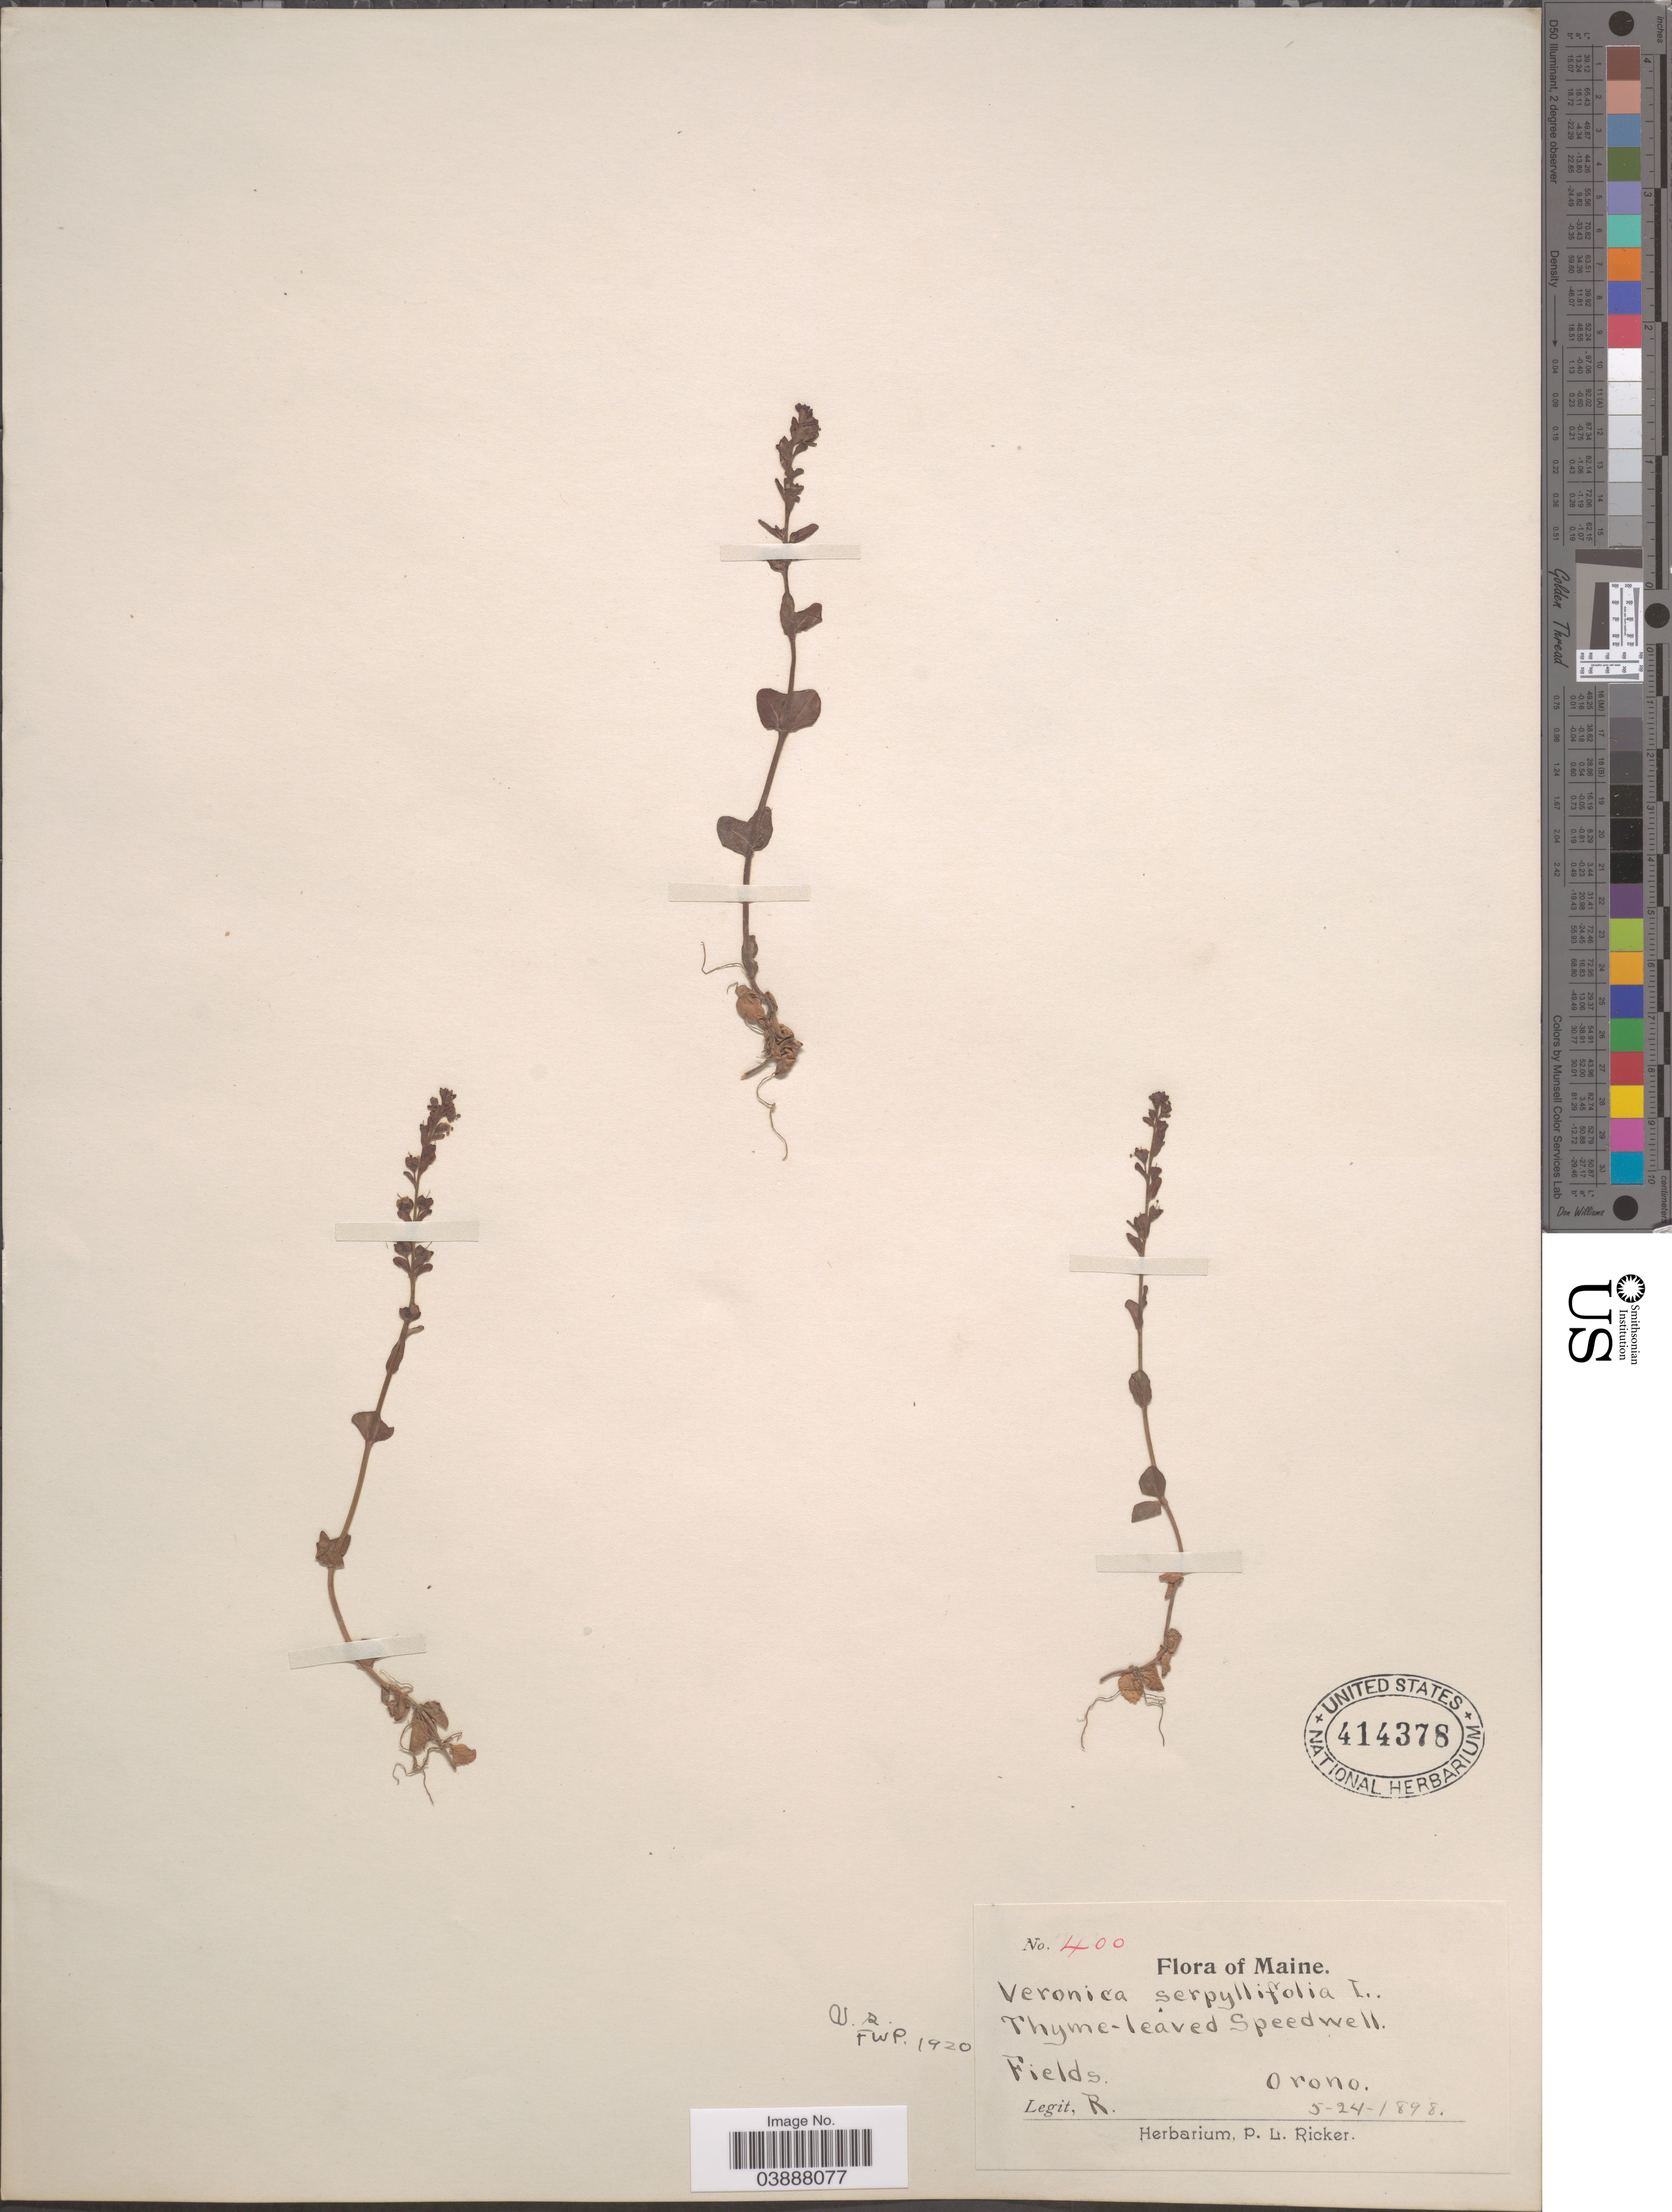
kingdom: Plantae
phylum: Tracheophyta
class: Magnoliopsida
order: Lamiales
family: Plantaginaceae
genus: Veronica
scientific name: Veronica serpyllifolia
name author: L.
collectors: R.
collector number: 400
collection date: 1898-05-24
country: United States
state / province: Maine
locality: Fields. Orono.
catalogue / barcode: US 414378